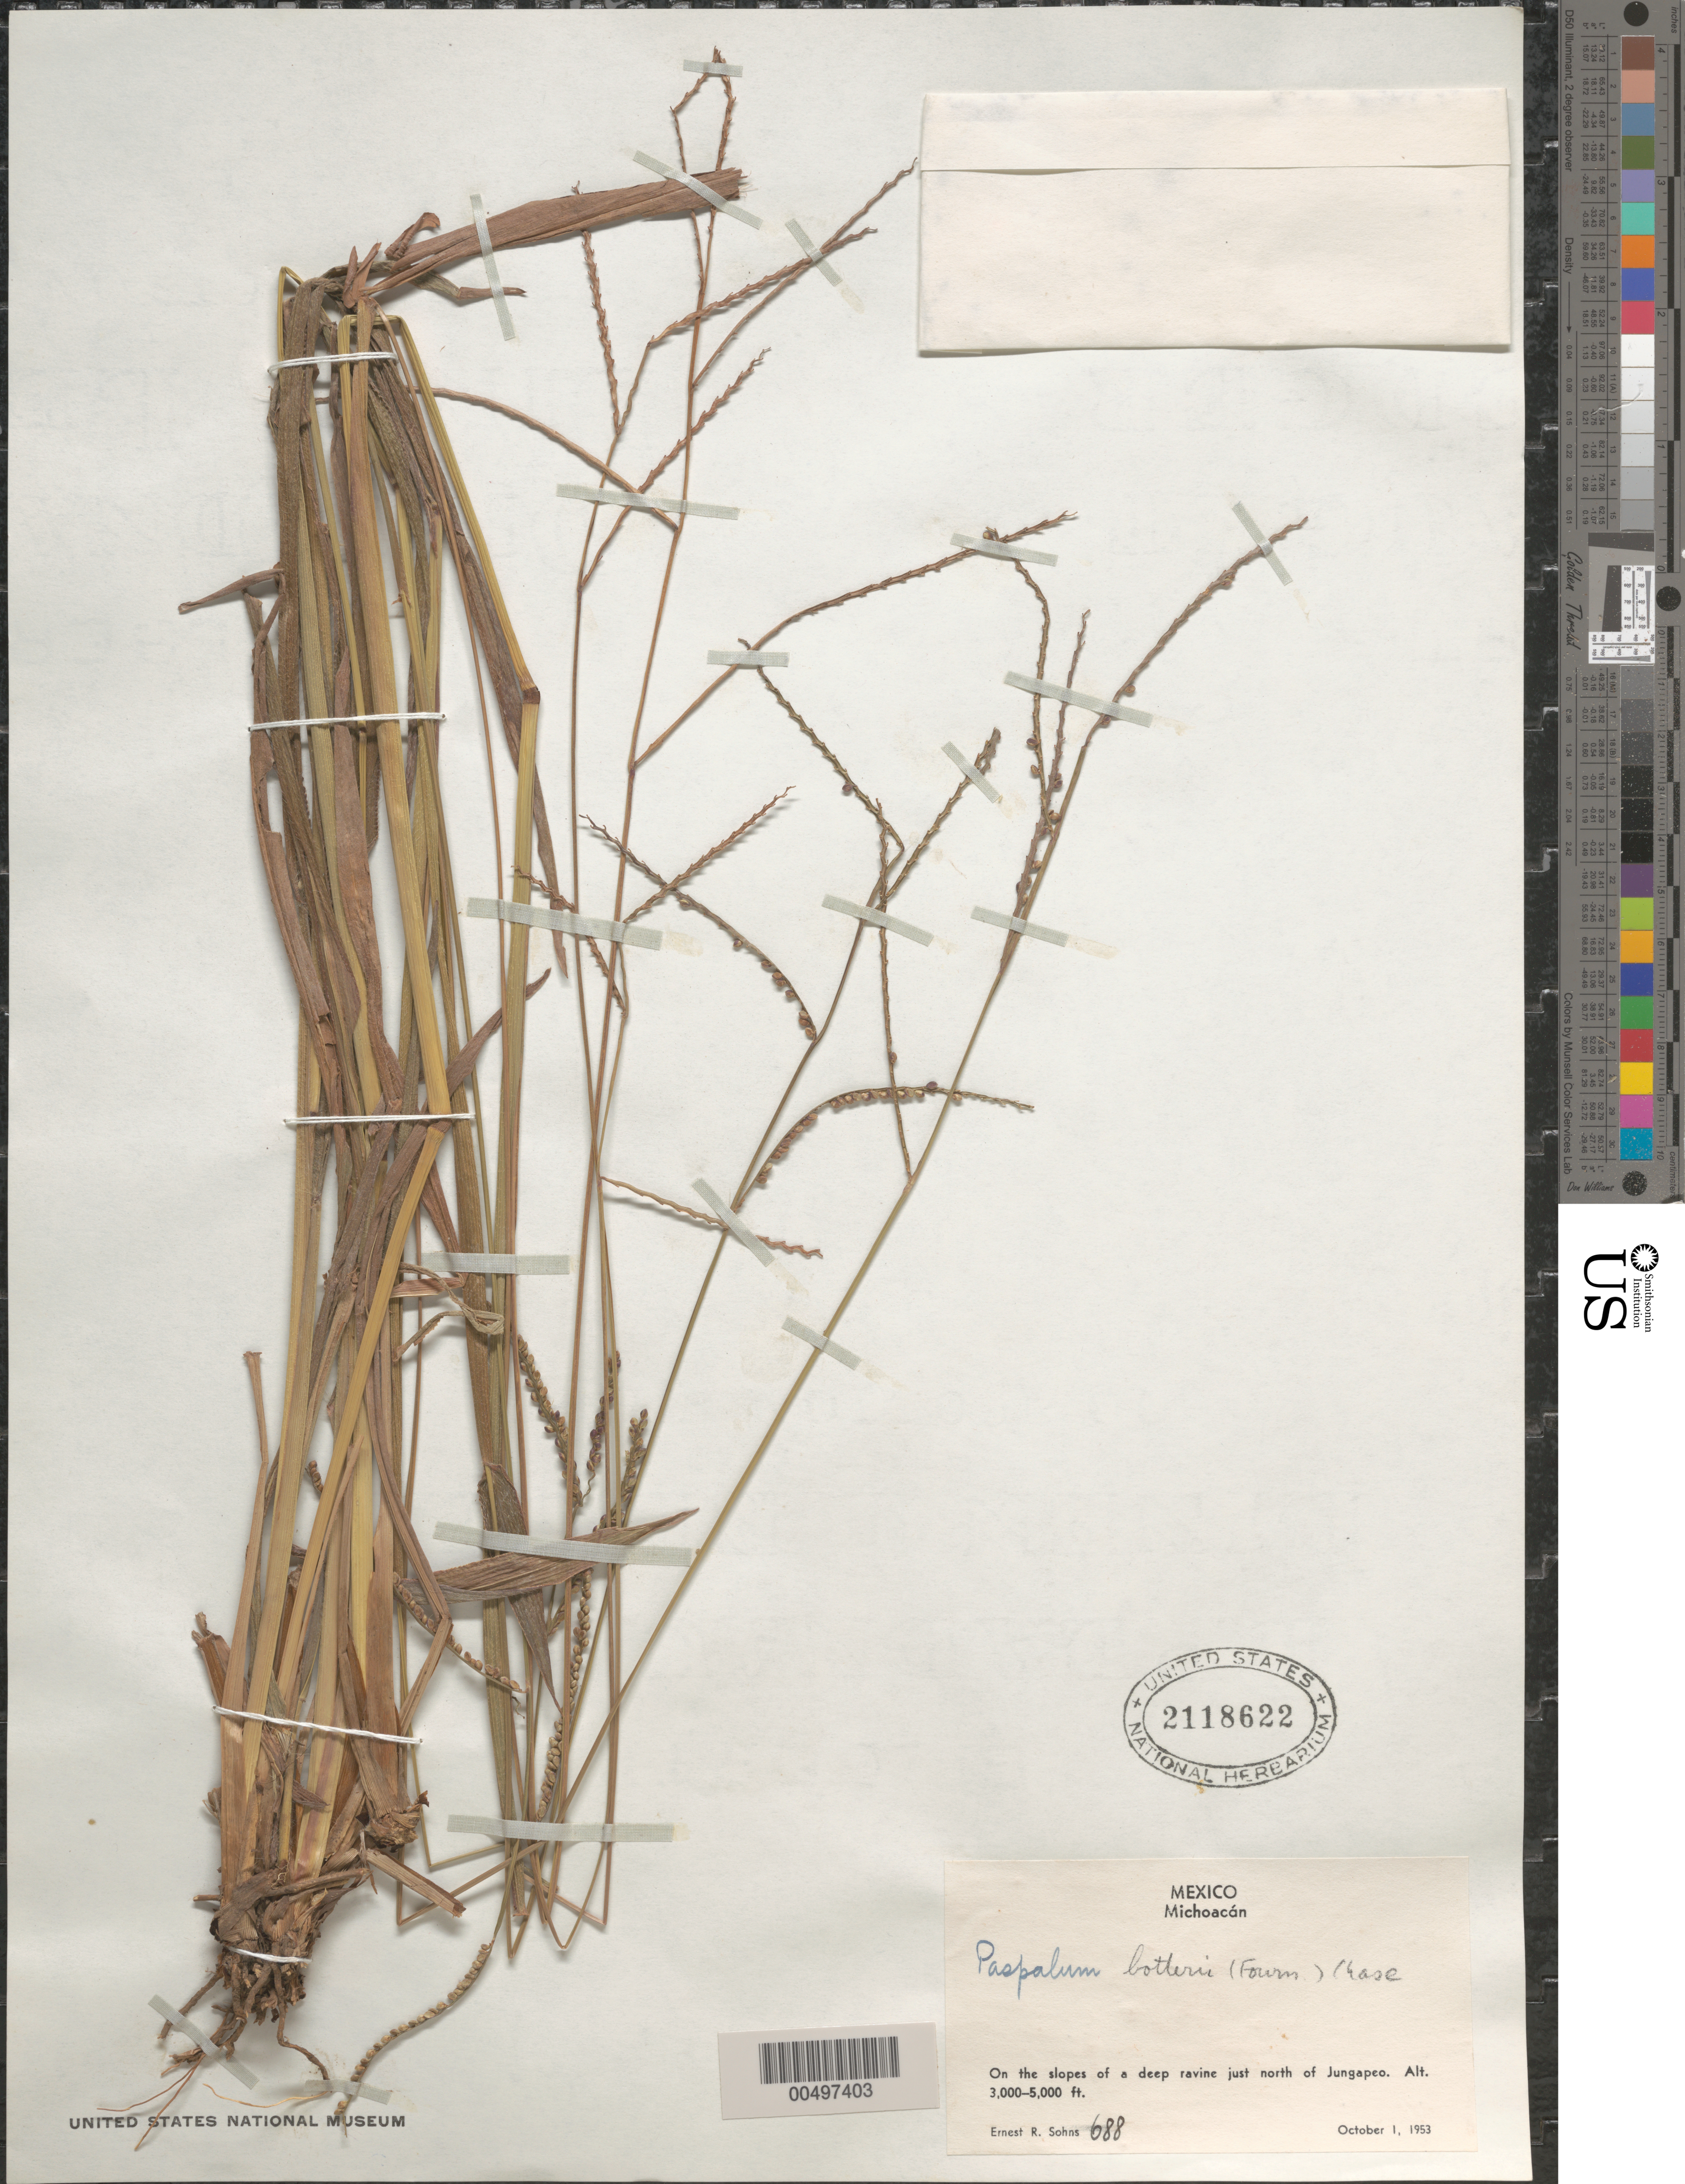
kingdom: Plantae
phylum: Tracheophyta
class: Liliopsida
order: Poales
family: Poaceae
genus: Paspalum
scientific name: Paspalum botteri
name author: (E. Fourn.) Chase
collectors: E. R. Sohns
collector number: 688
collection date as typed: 1 Oct 1953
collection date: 1953-10-01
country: Mexico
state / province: Michoacán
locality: Just N of Jungapeo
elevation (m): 914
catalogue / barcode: US 2118622